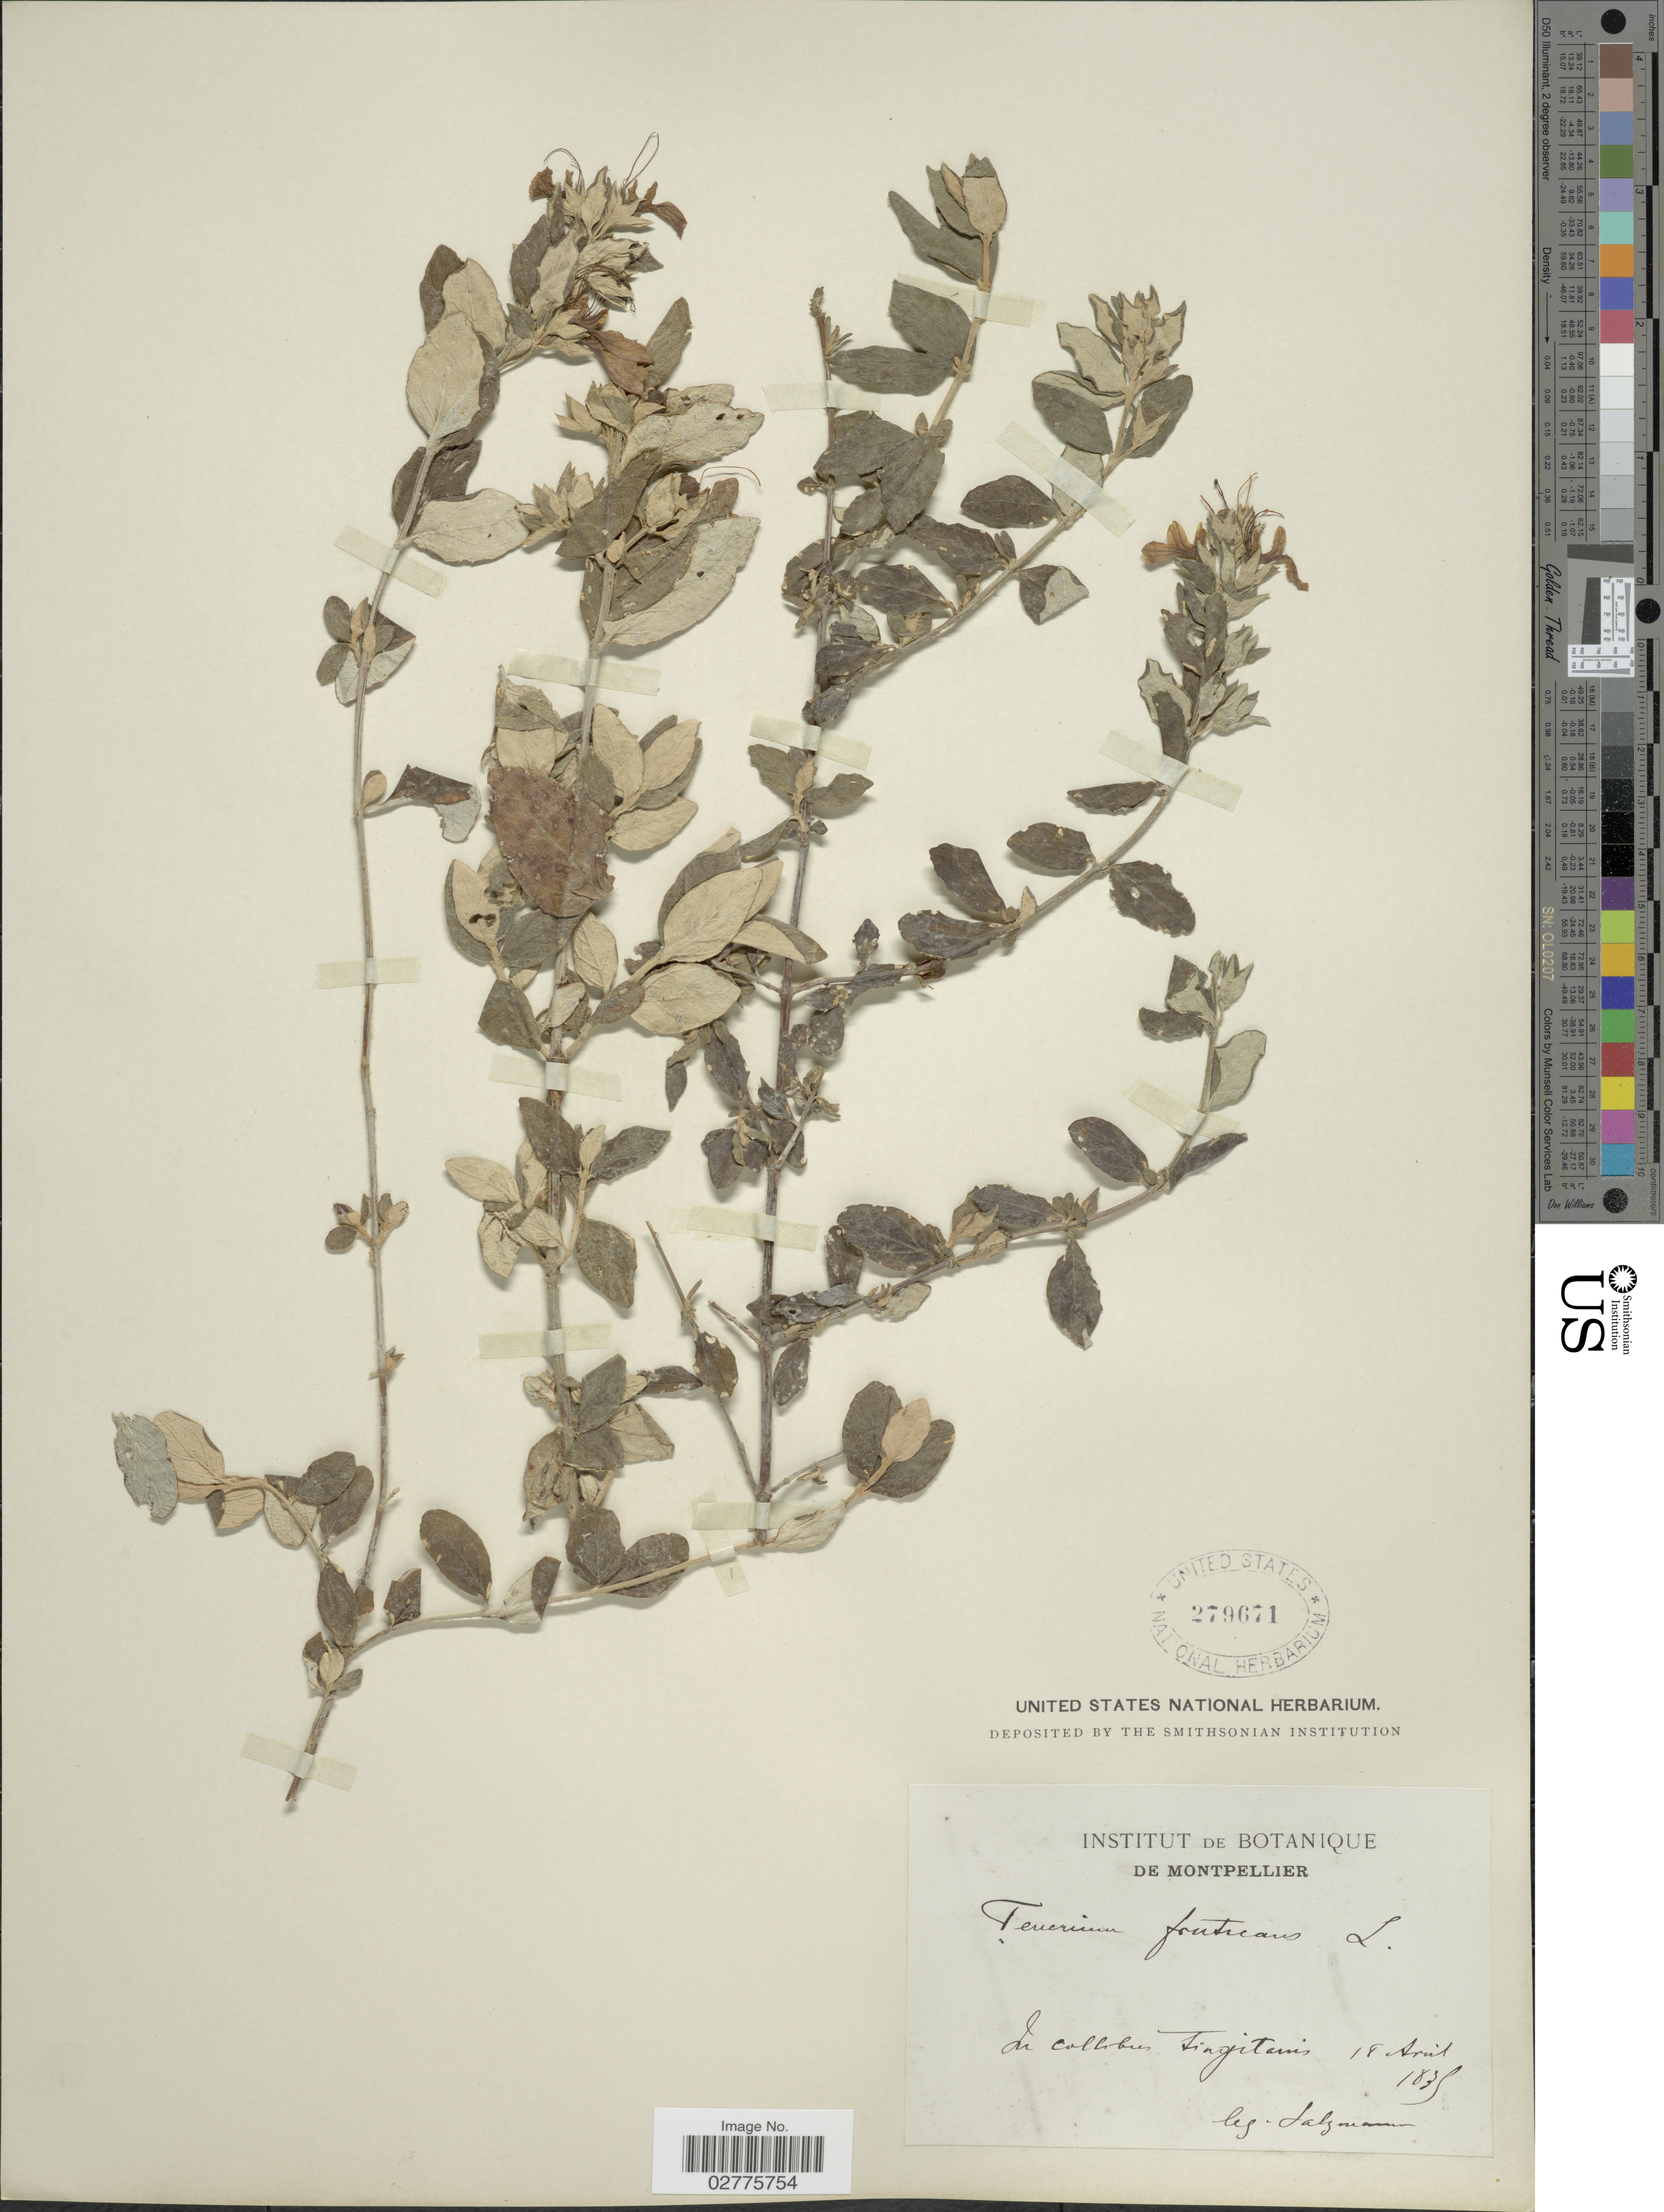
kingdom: Plantae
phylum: Tracheophyta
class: Magnoliopsida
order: Lamiales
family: Lamiaceae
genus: Teucrium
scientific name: Teucrium fruticans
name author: L.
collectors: -- Salzmann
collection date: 1835-04-18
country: Morocco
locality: In Collibus Tingitanis.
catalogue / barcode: US 279671